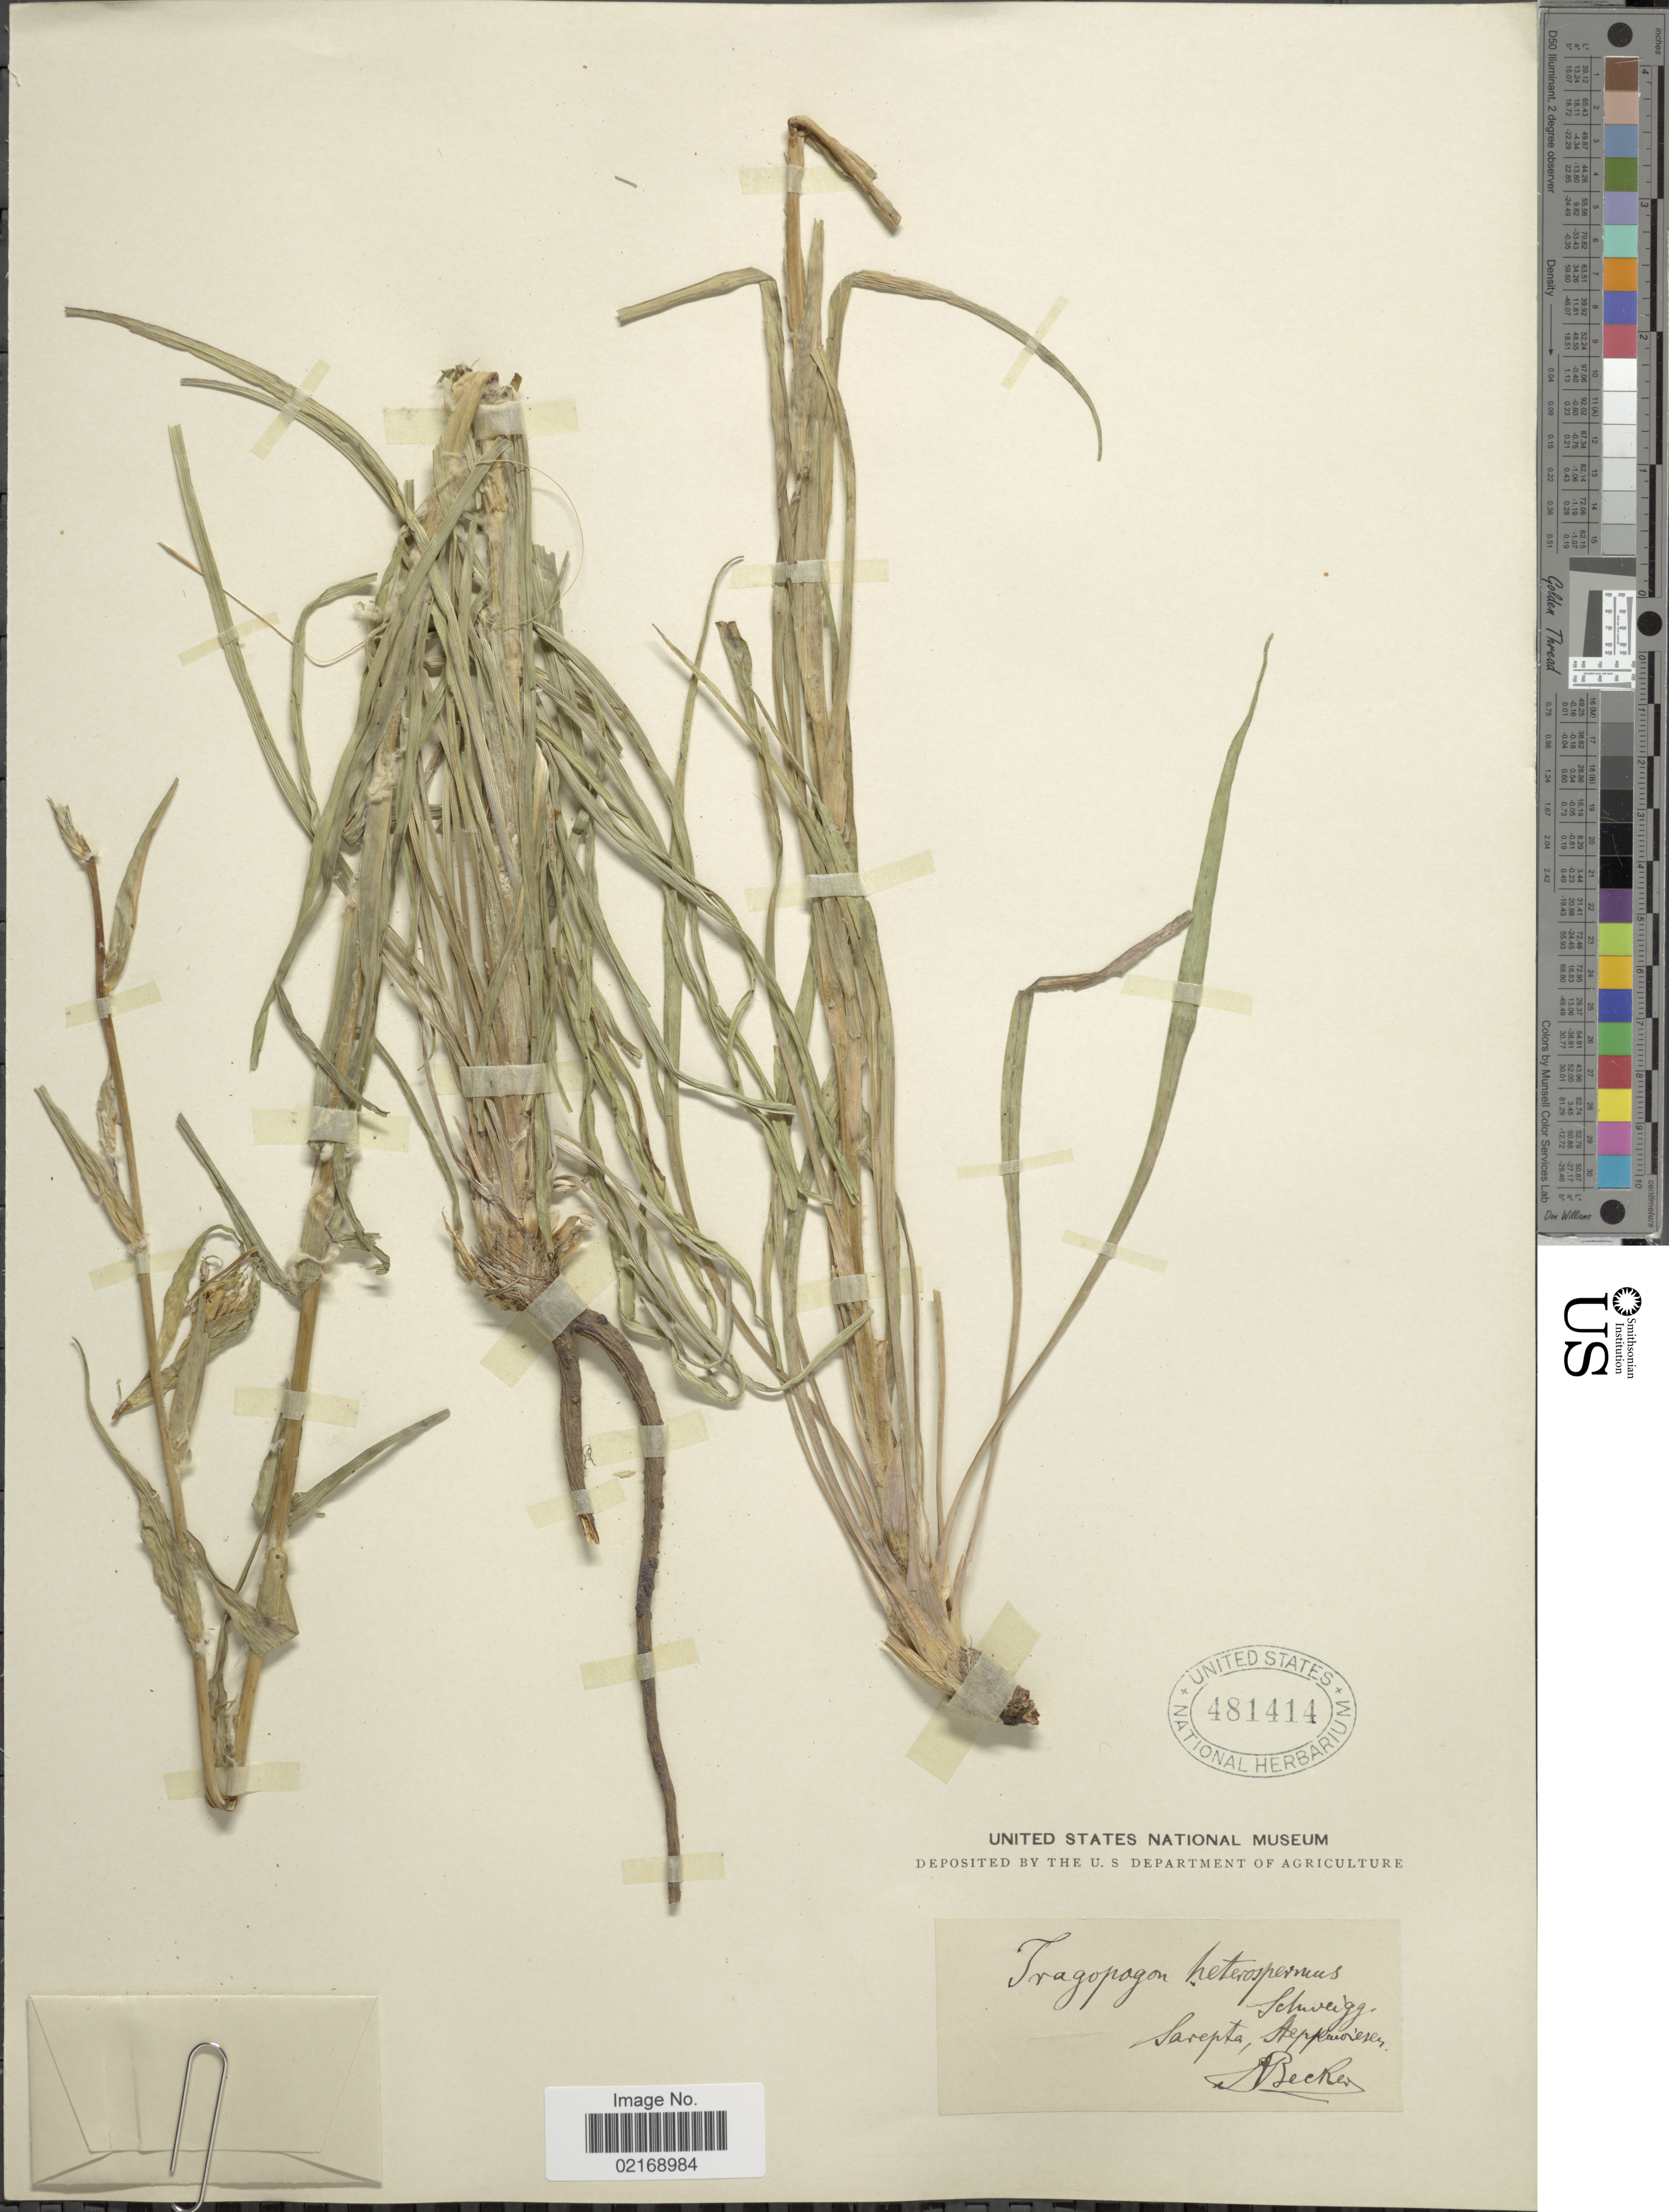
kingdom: Plantae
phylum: Tracheophyta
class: Magnoliopsida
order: Asterales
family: Asteraceae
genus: Tragopogon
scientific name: Tragopogon heterospermus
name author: Schweigg.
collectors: A. Becker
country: Russian Federation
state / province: Volgograd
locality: Sarepta. Steppwiesen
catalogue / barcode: US 481414